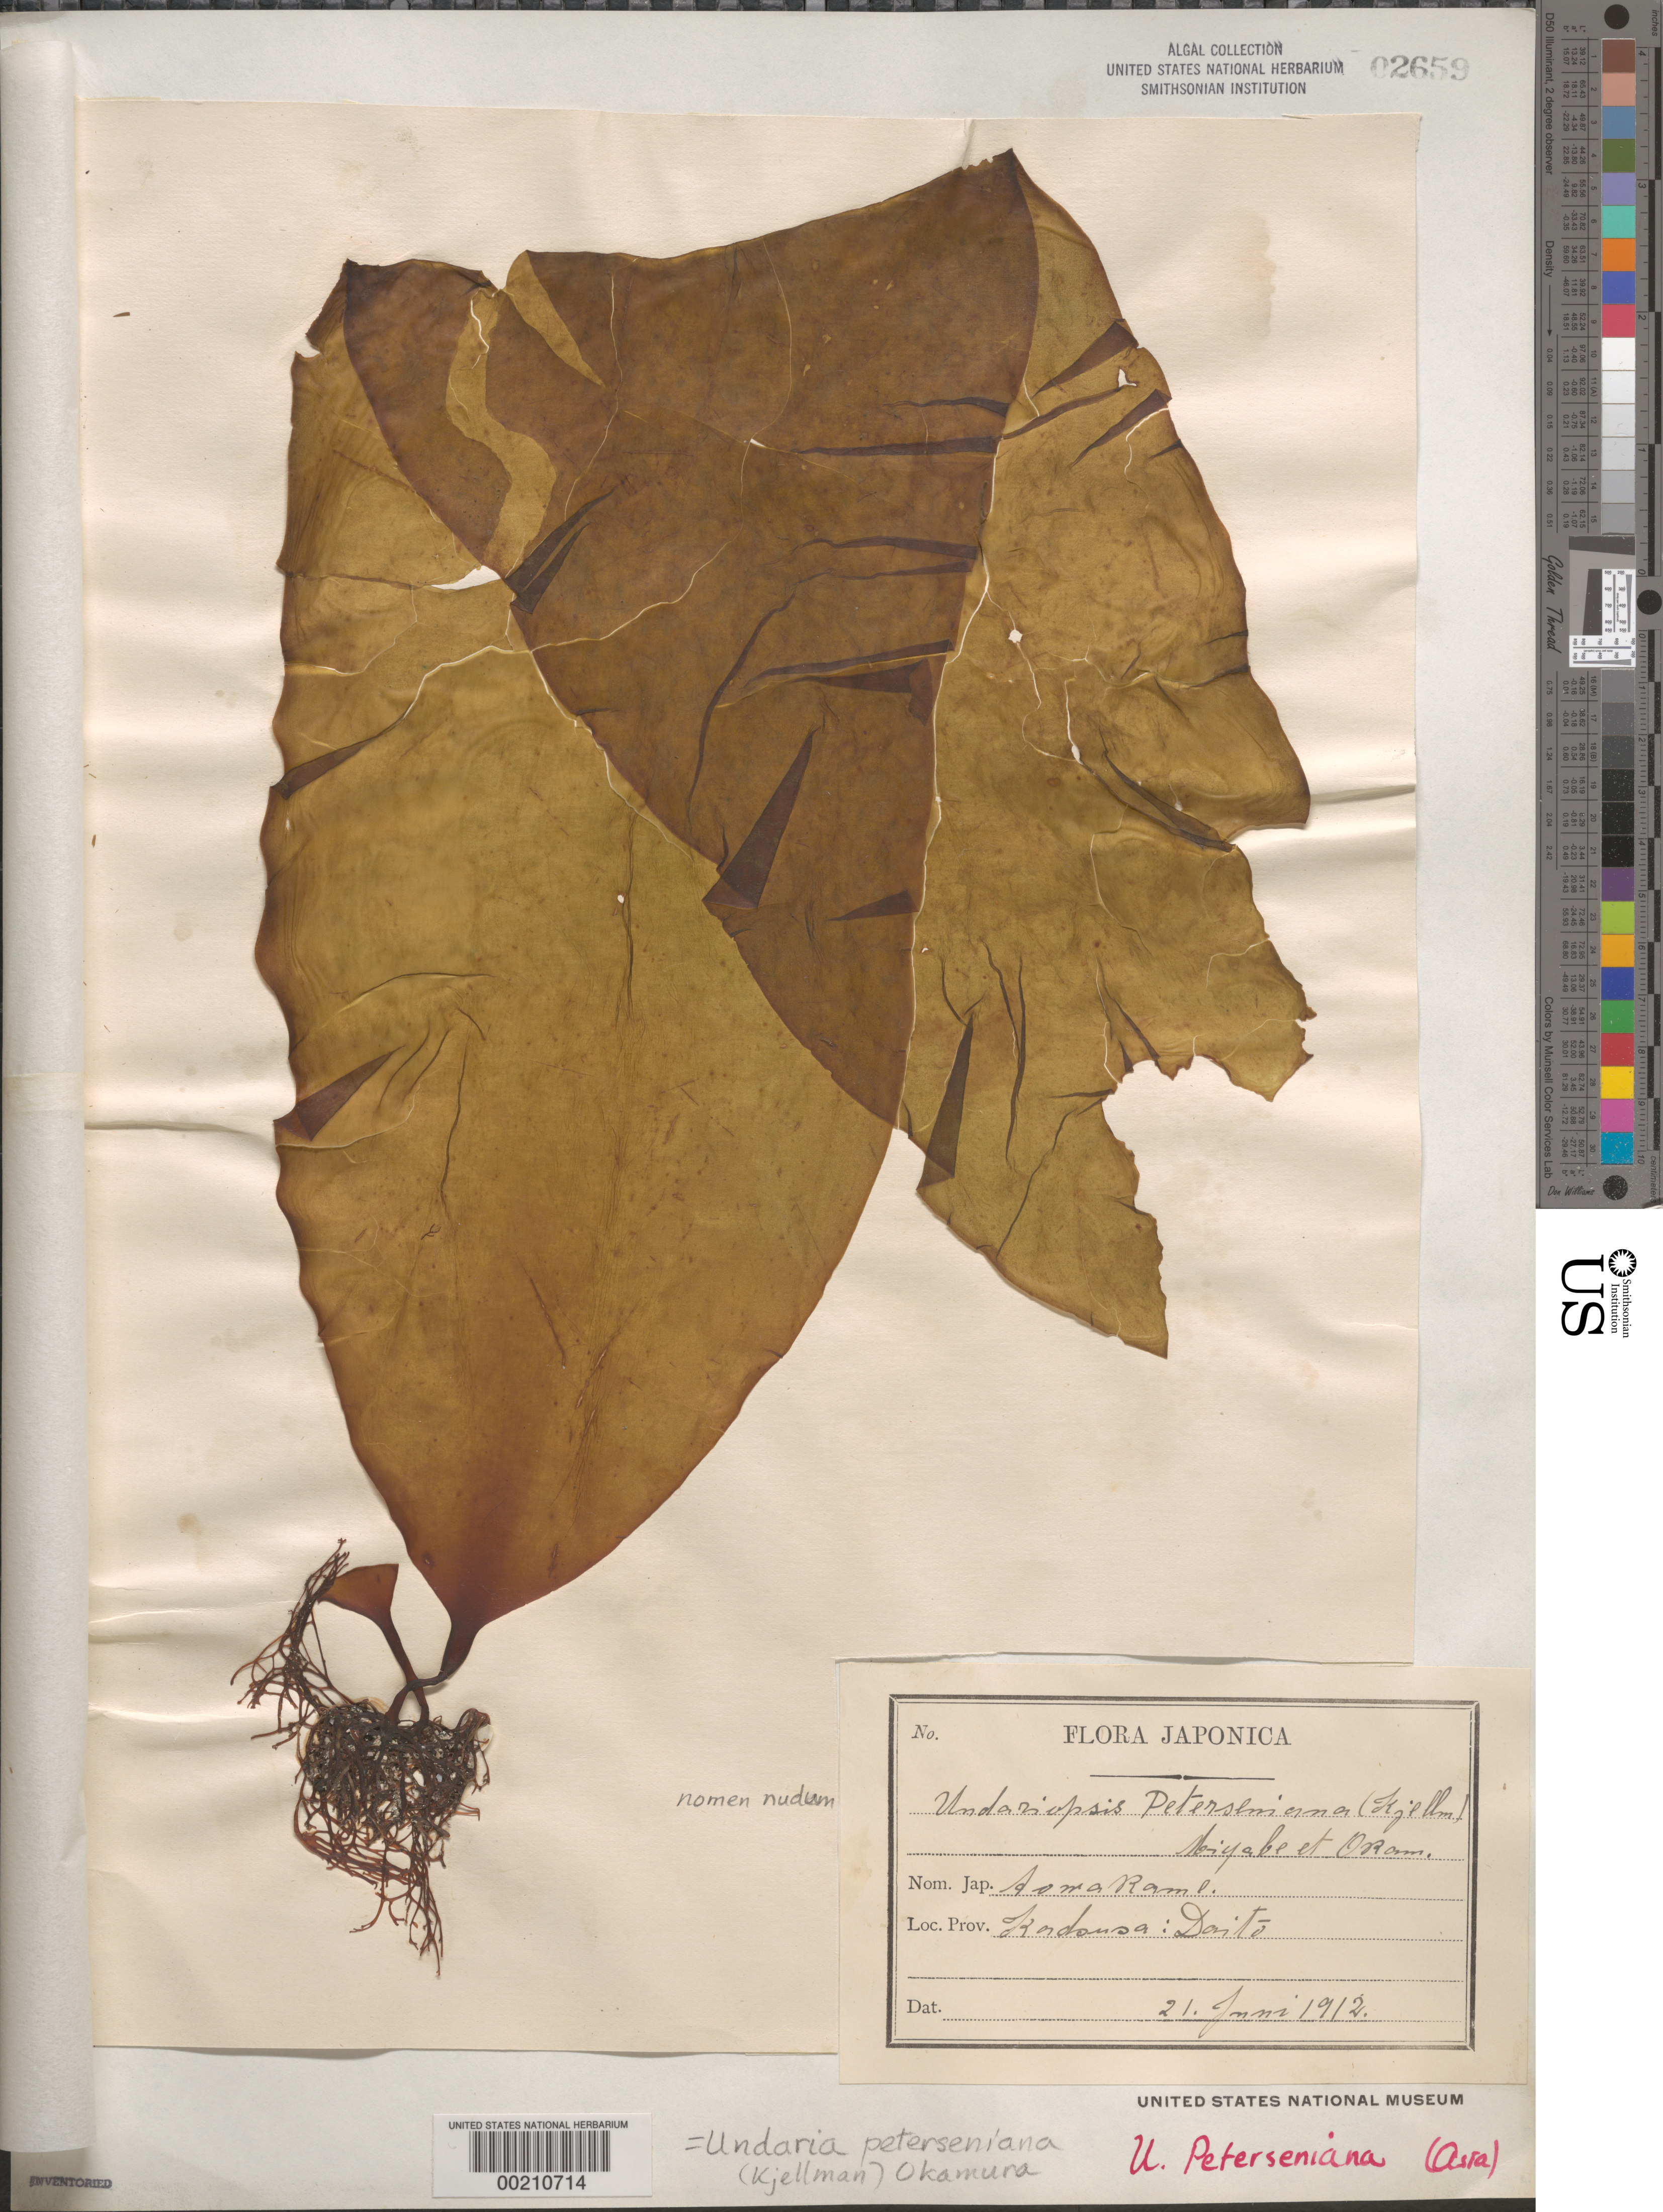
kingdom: Chromista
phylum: Ochrophyta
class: Phaeophyceae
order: Laminariales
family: Alariaceae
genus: Undaria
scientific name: Undaria peterseniana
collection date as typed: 21 Jun 1912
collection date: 1912-06-21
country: Japan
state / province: Osaka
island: Honshu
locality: Daito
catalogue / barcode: US 2659